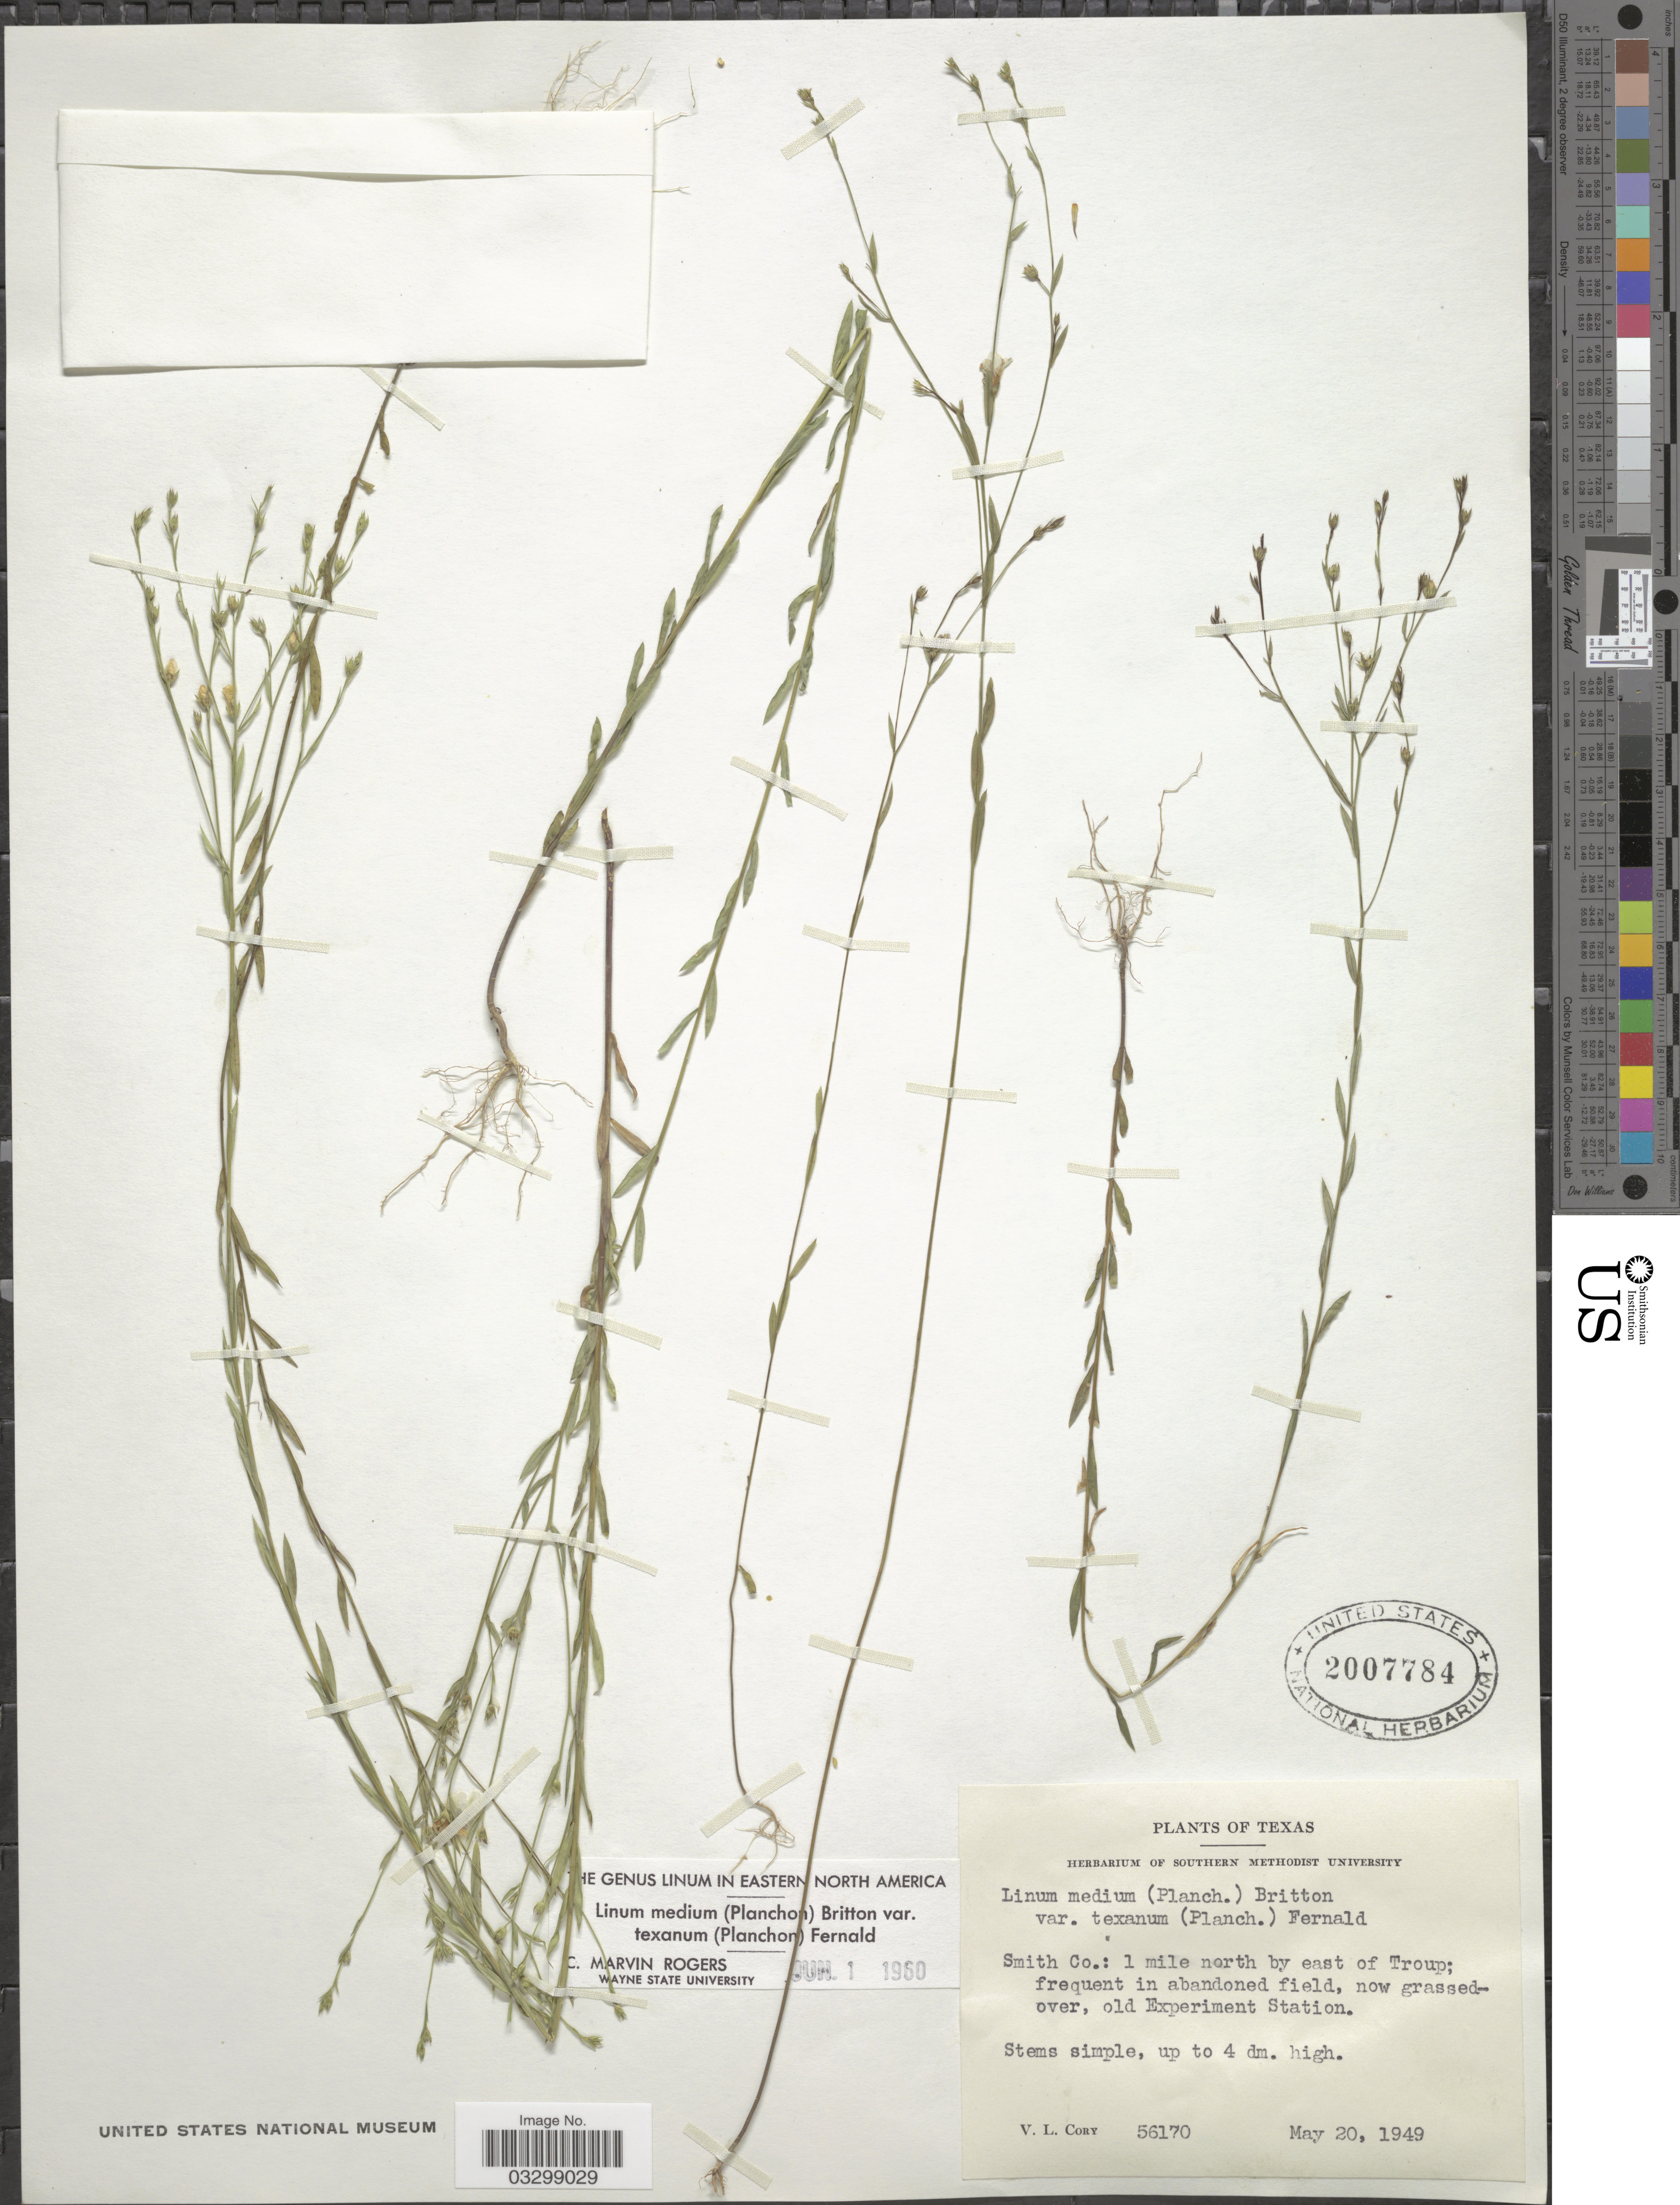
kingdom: Plantae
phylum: Tracheophyta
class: Magnoliopsida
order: Malpighiales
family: Linaceae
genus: Linum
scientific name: Linum medium var. texanum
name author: (Planch.) Fernald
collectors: V. Cory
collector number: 56170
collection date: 1949-05-20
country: United States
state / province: Texas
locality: Smith Co.: 1 mile north by east of Troup; old Experiment Station.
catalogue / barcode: US 2007784